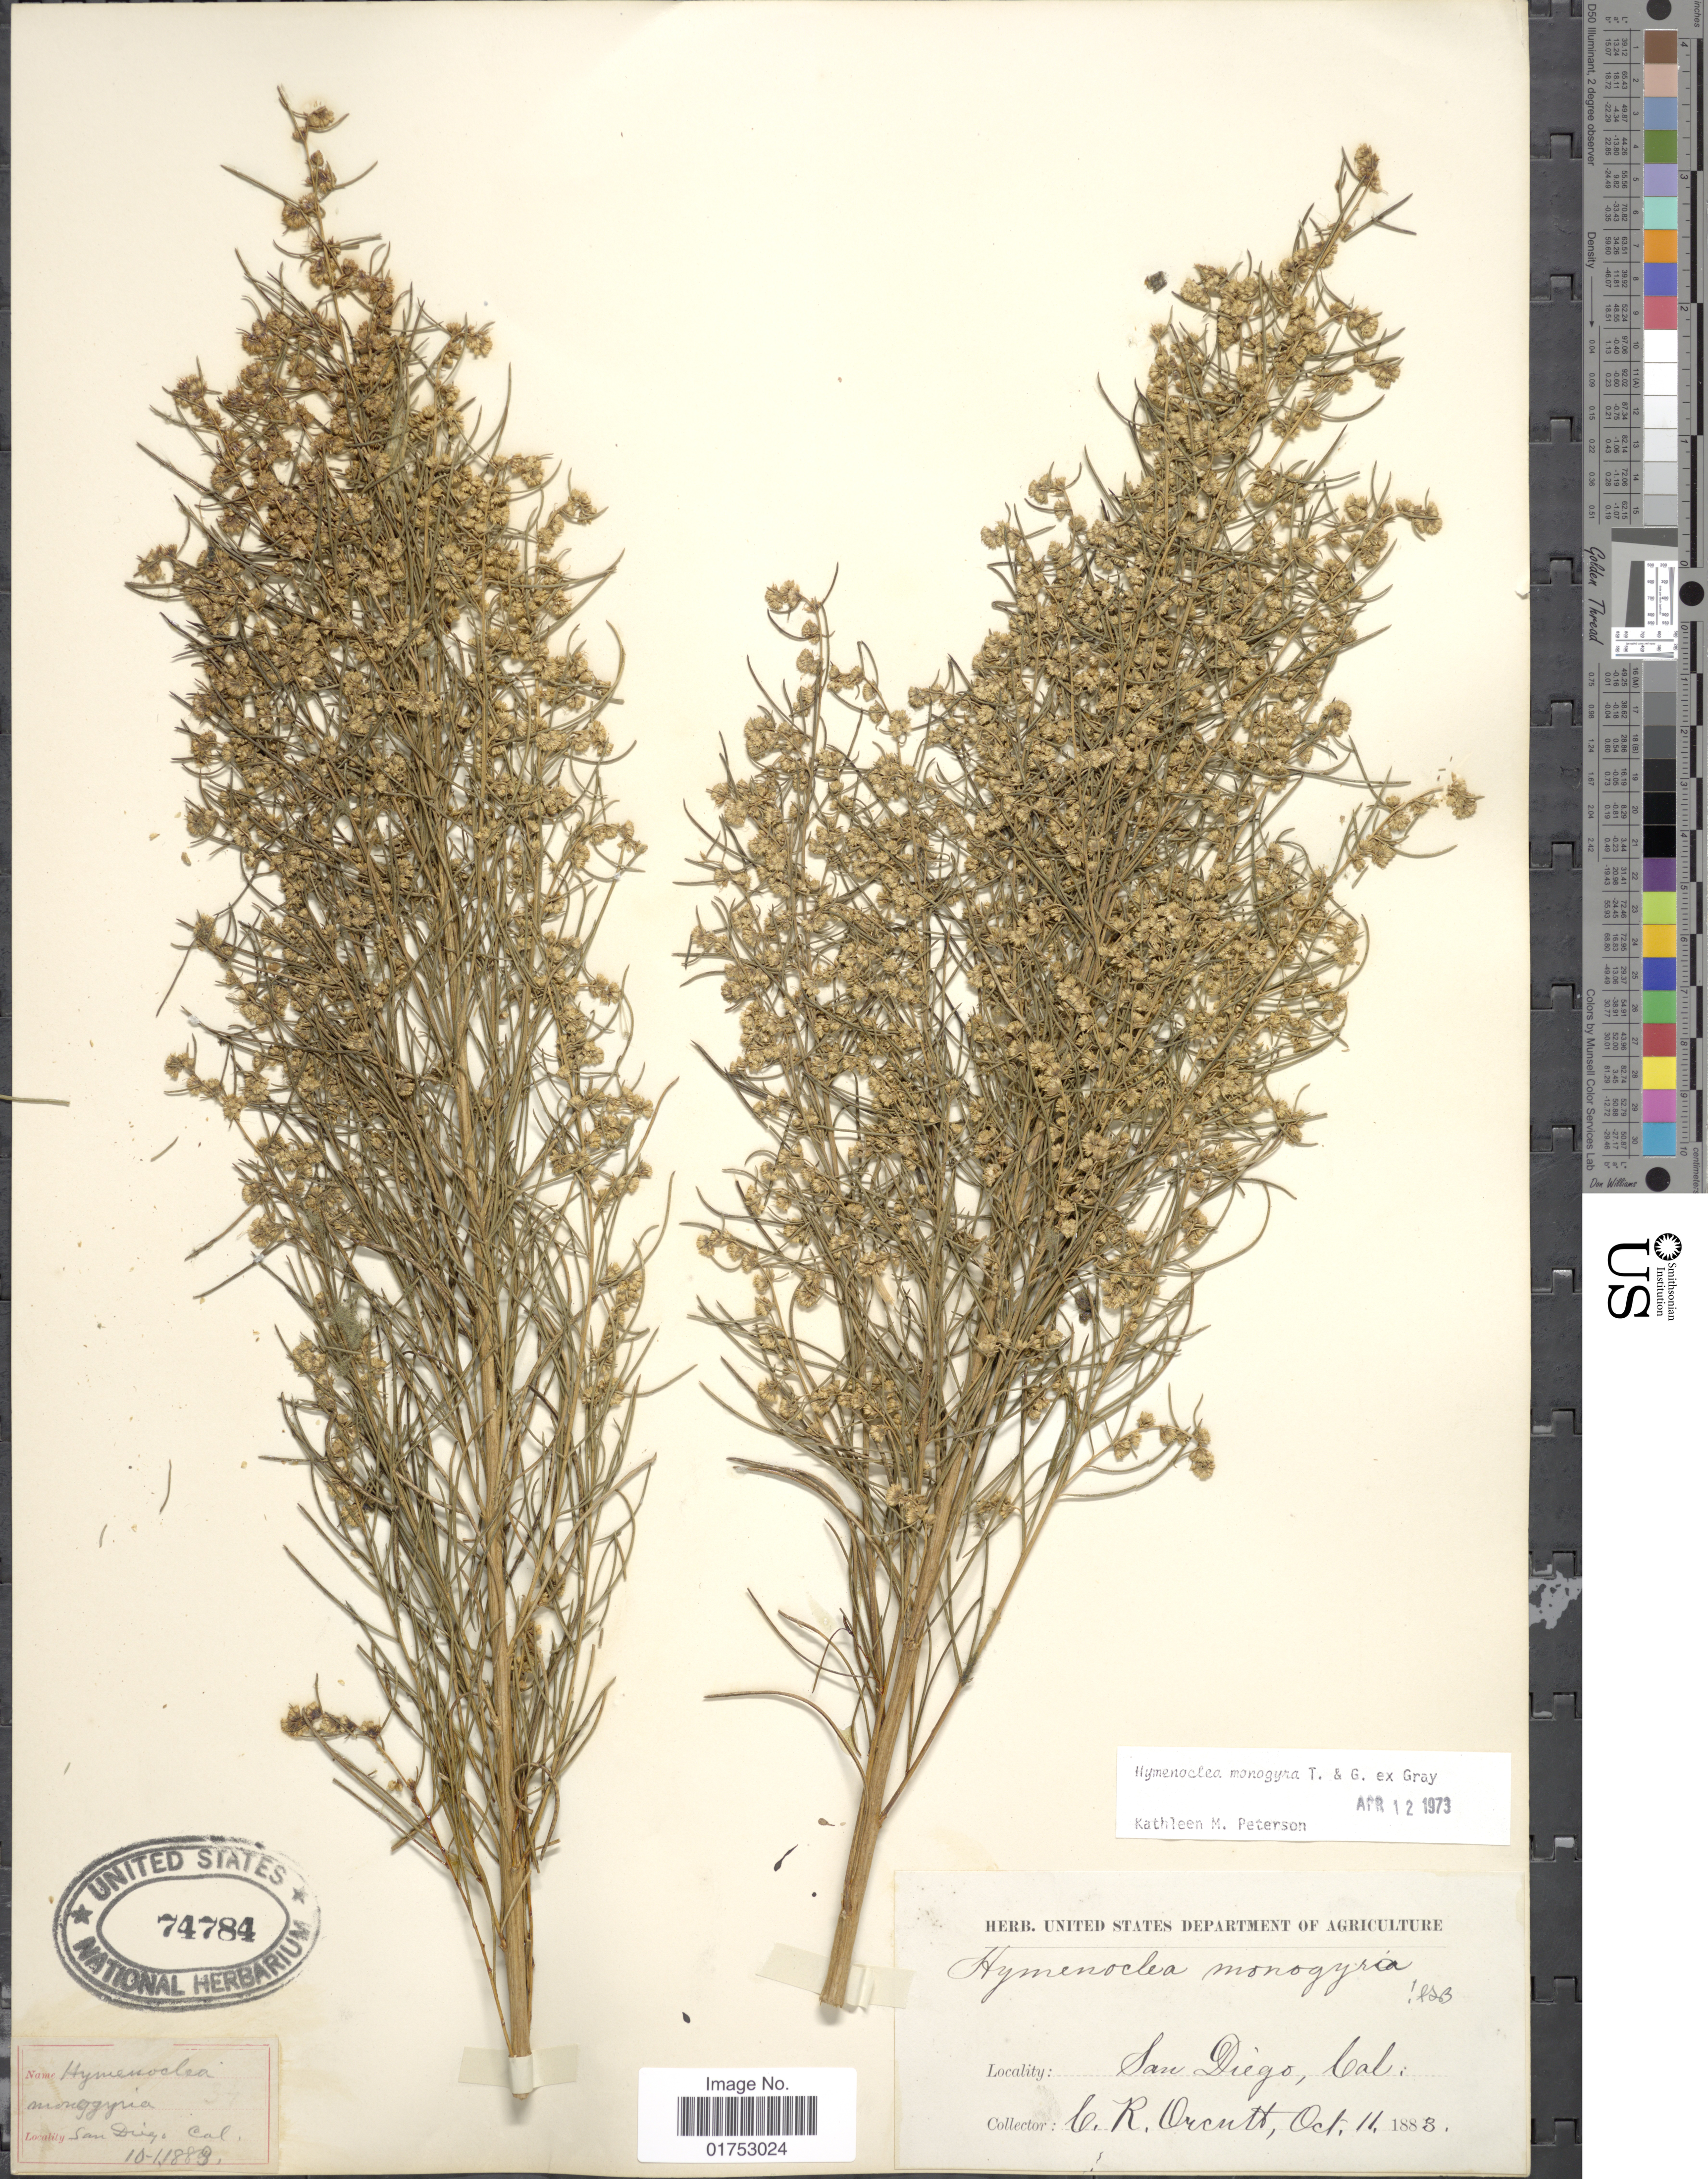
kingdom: Plantae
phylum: Tracheophyta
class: Magnoliopsida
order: Asterales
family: Asteraceae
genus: Hymenoclea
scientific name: Hymenoclea monogyra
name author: Torr. & A. Gray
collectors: C. R. Orcutt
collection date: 1883-10-11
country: United States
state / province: California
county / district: San Diego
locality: San Diego, Cal.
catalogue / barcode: US 74784